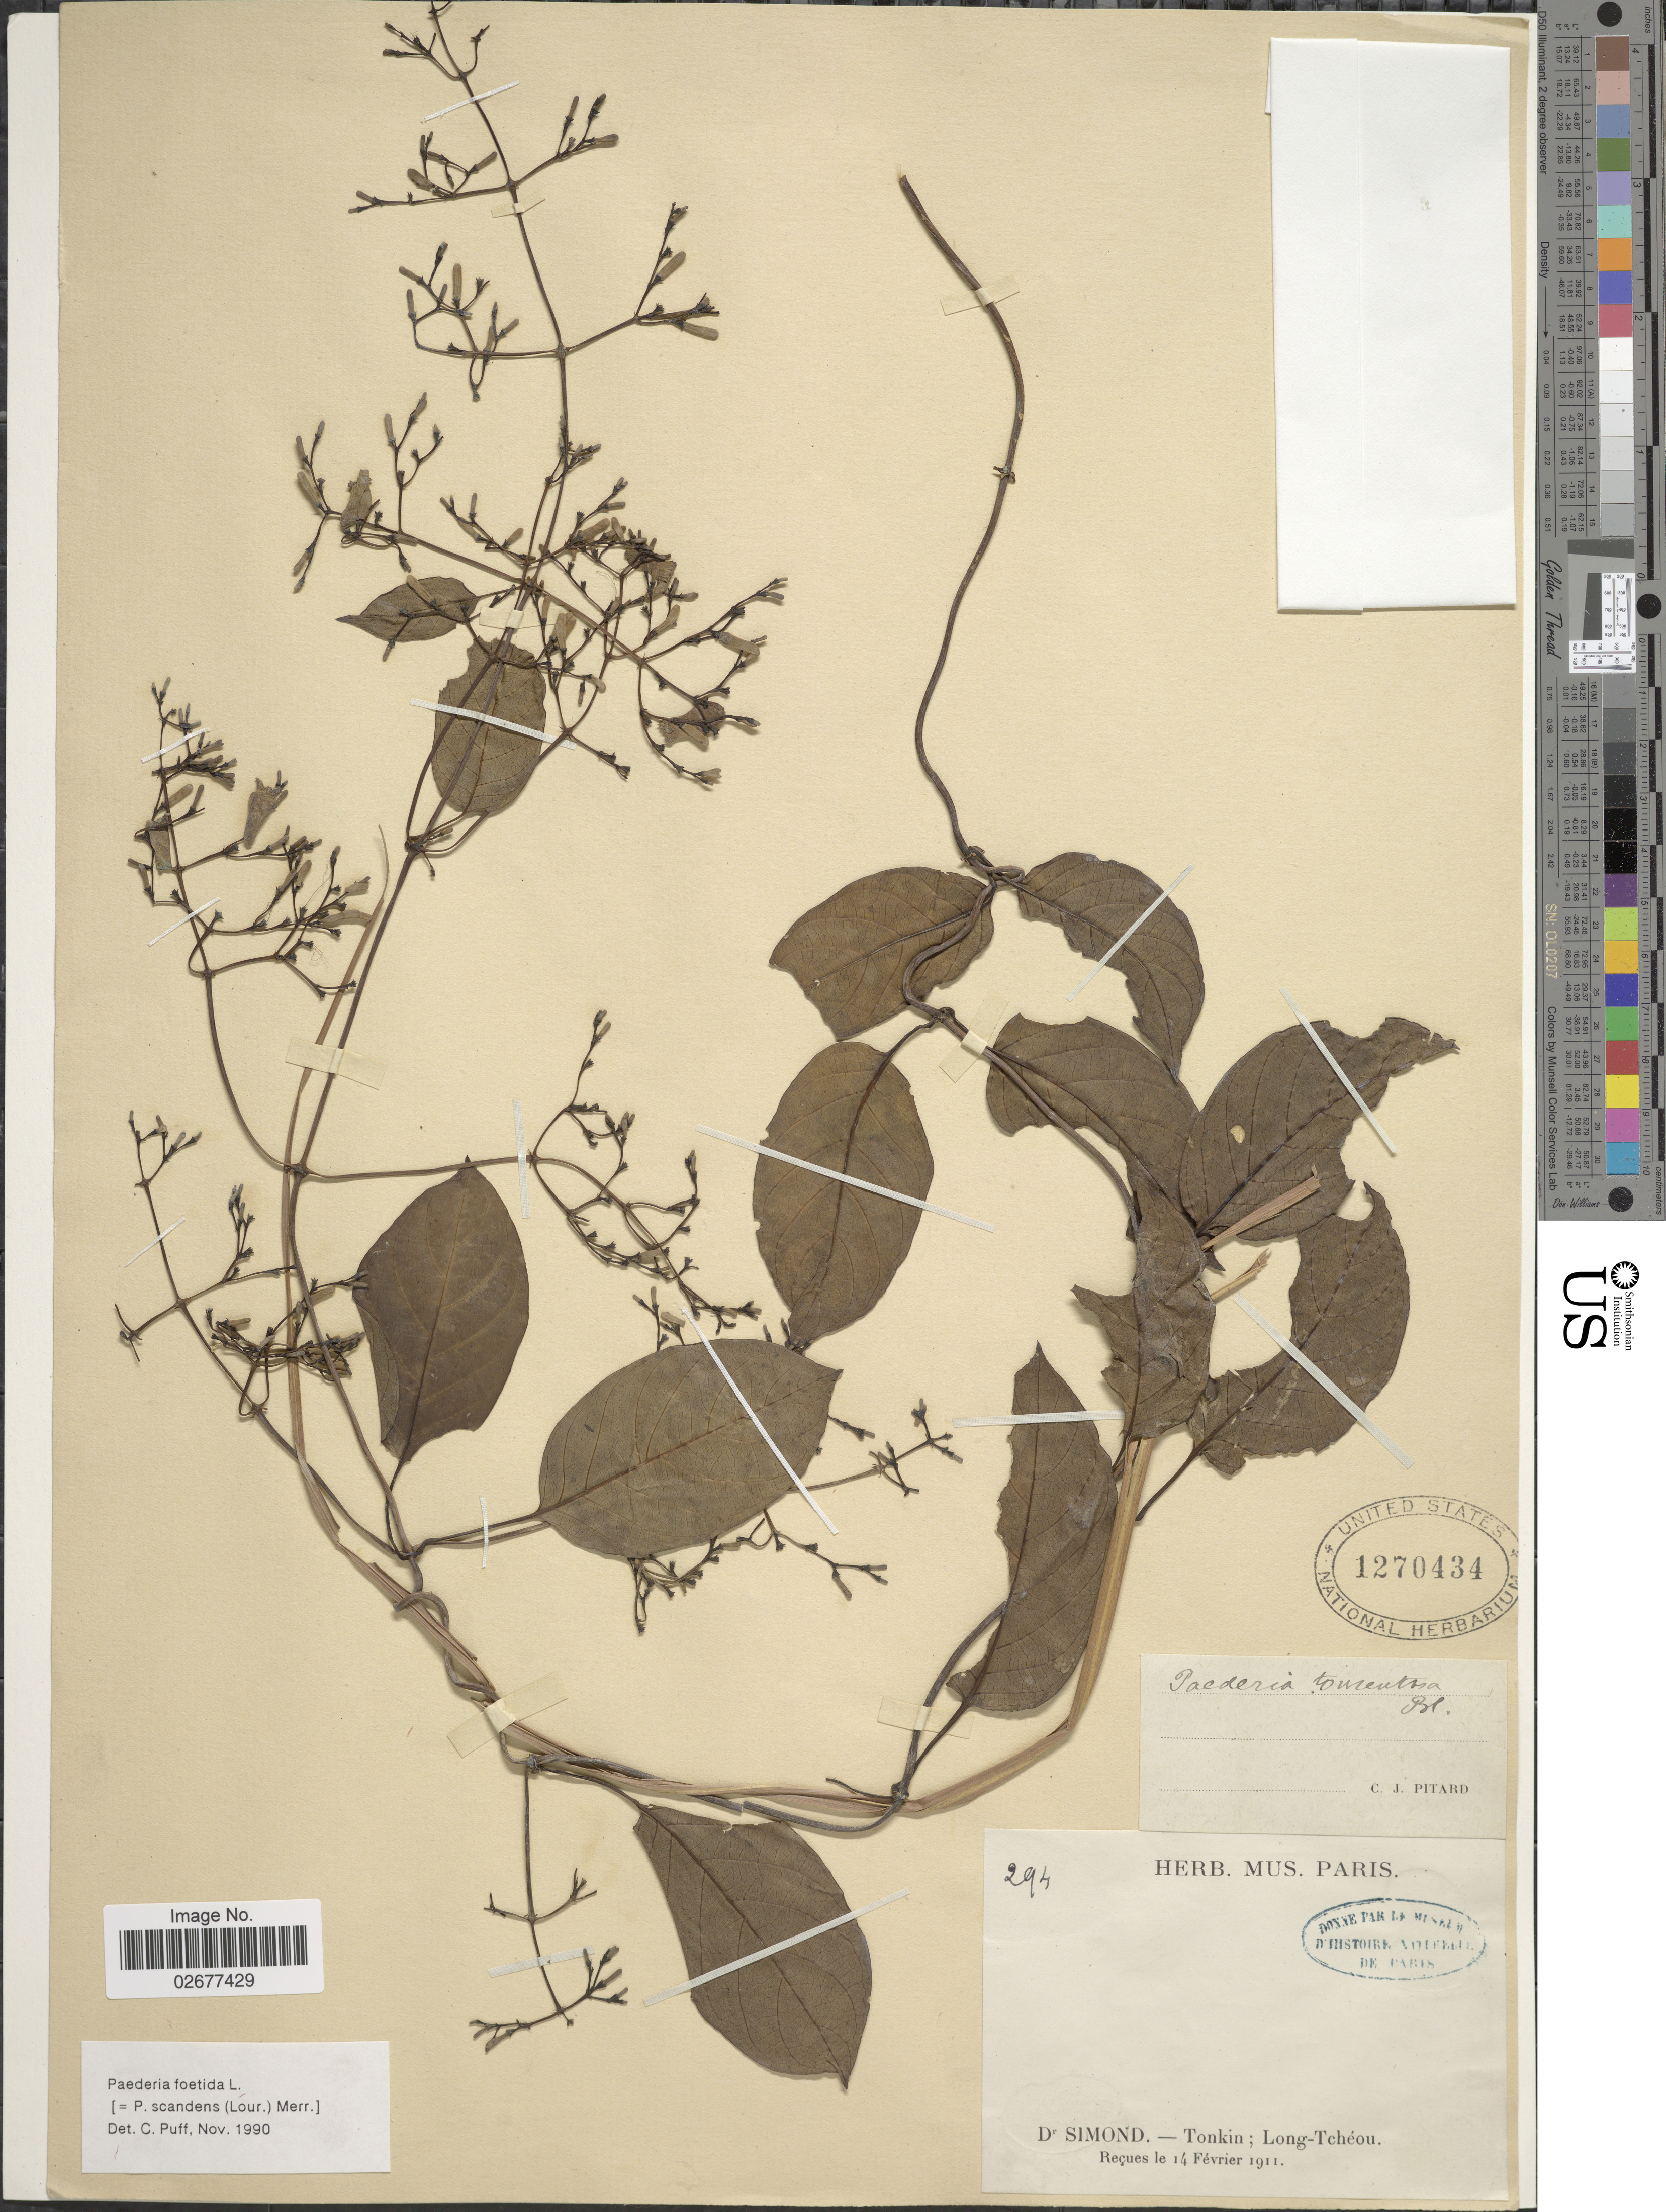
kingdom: Plantae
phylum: Tracheophyta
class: Magnoliopsida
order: Gentianales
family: Rubiaceae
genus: Paederia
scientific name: Paederia foetida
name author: L.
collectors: Simond & C. Pitard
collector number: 294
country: Vietnam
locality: Tonkin; Long-Tchéou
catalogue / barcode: US 1270434